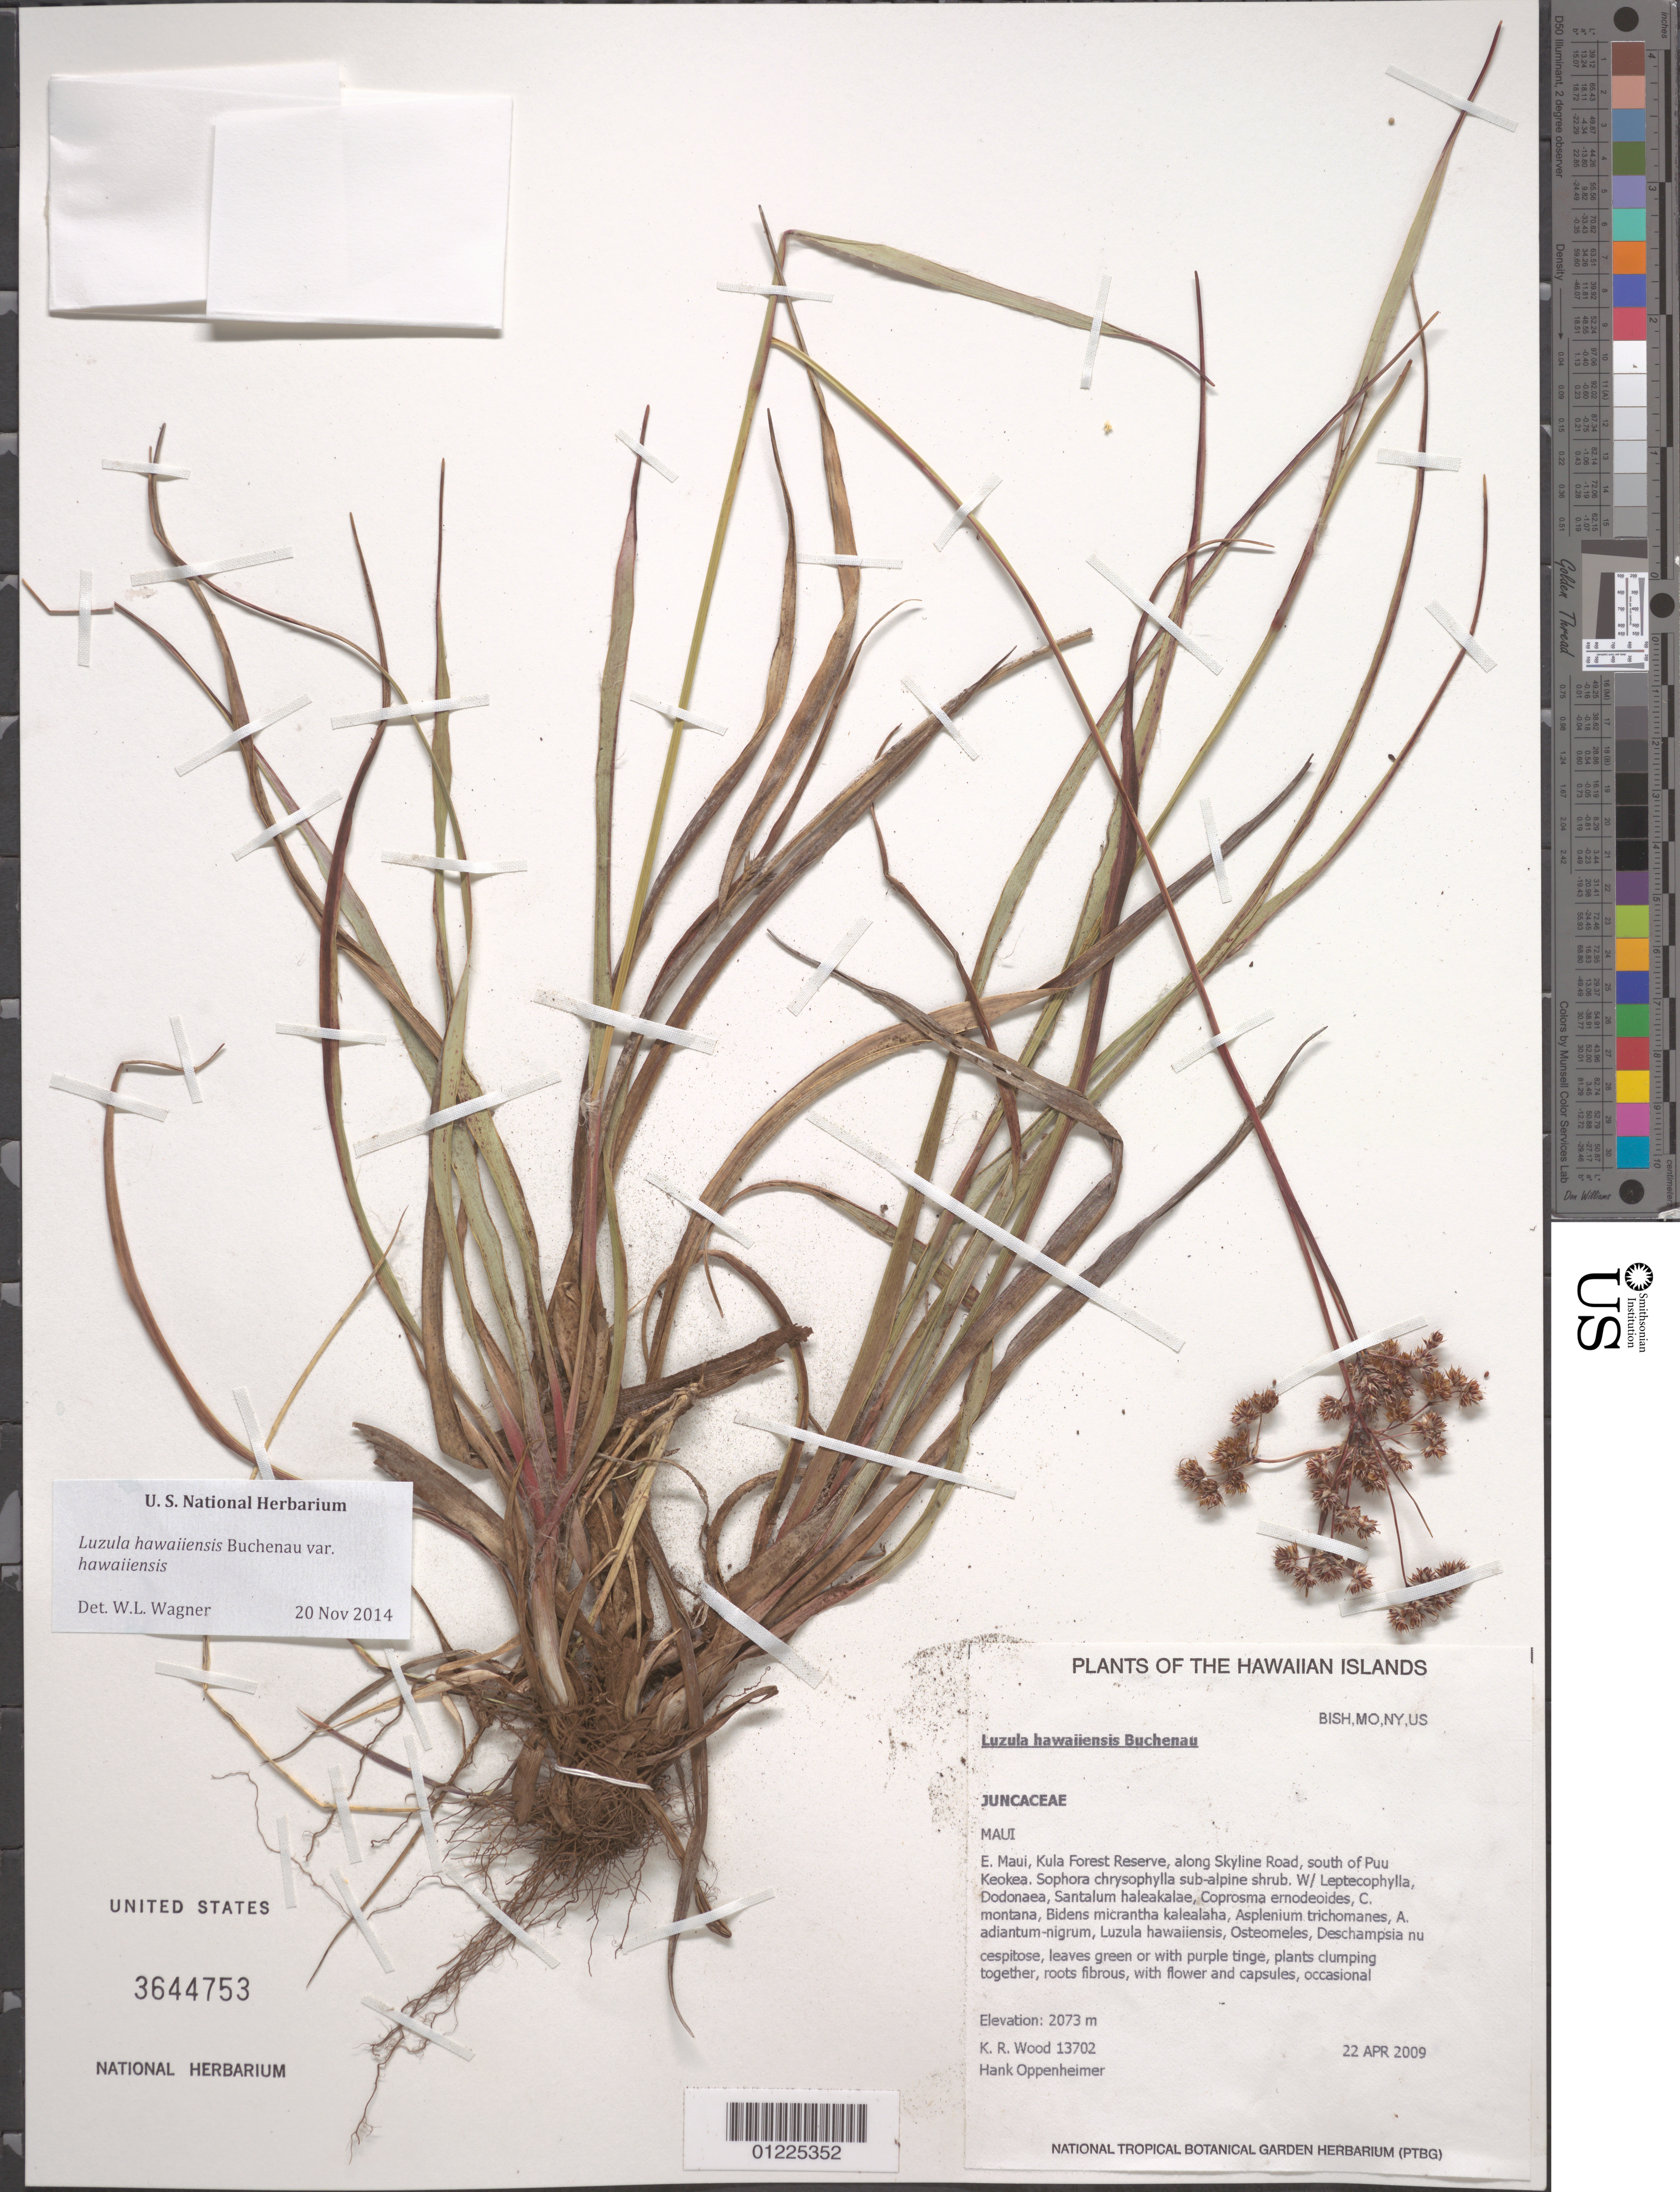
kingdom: Plantae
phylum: Tracheophyta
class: Liliopsida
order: Poales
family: Juncaceae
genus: Luzula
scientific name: Luzula hawaiiensis var. hawaiiensis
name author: Buchenau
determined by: Wagner, W. L., (BOT), Smithsonian Institution - National Museum of Natural History (UNITED STATES)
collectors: K. R. Wood & H. L. Oppenheimer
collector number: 13702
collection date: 2009-04-22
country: United States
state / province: Hawaii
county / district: Maui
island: Maui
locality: E. Maui, Kula Forest Reserve, along Skyline Road, south of Pu'u Keokea.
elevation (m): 2073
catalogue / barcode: US 3644753